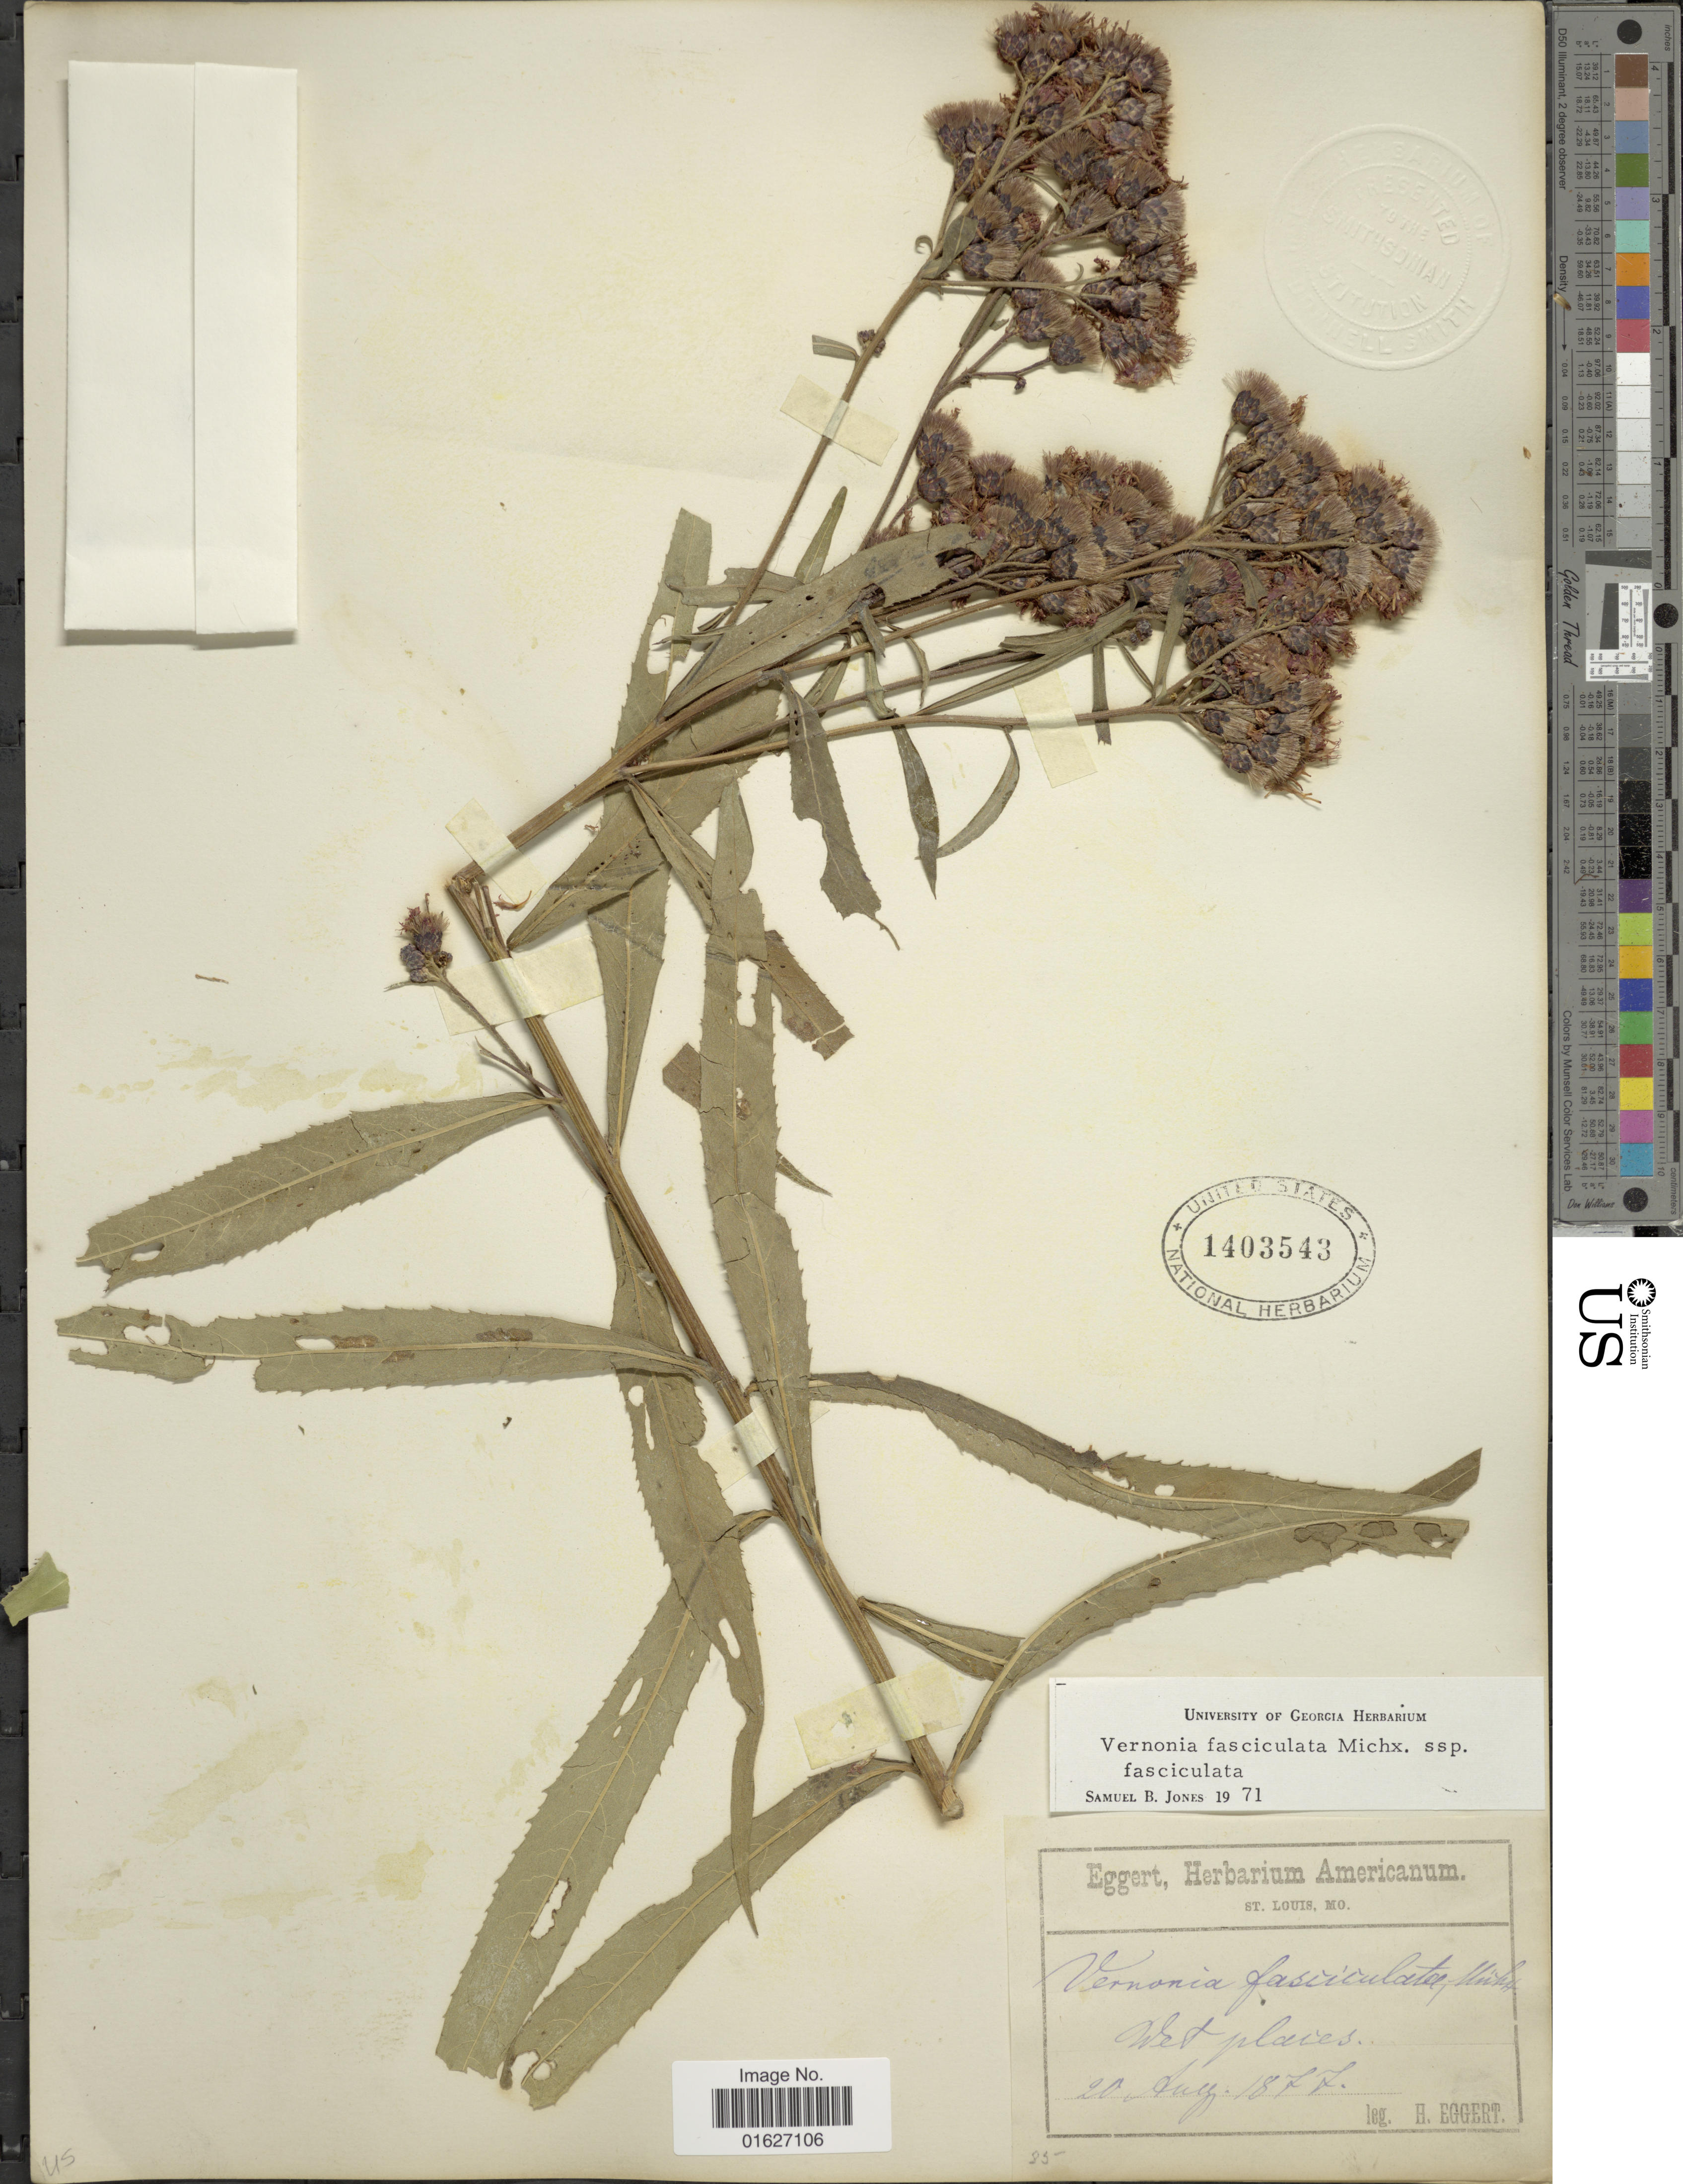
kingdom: Plantae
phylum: Tracheophyta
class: Magnoliopsida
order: Asterales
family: Asteraceae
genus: Vernonia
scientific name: Vernonia fasciculata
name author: Michx.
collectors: H. Eggert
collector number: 25?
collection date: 1877-08-20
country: United States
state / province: Missouri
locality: Wet places, St. Louis, Mo.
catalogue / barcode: US 1403543